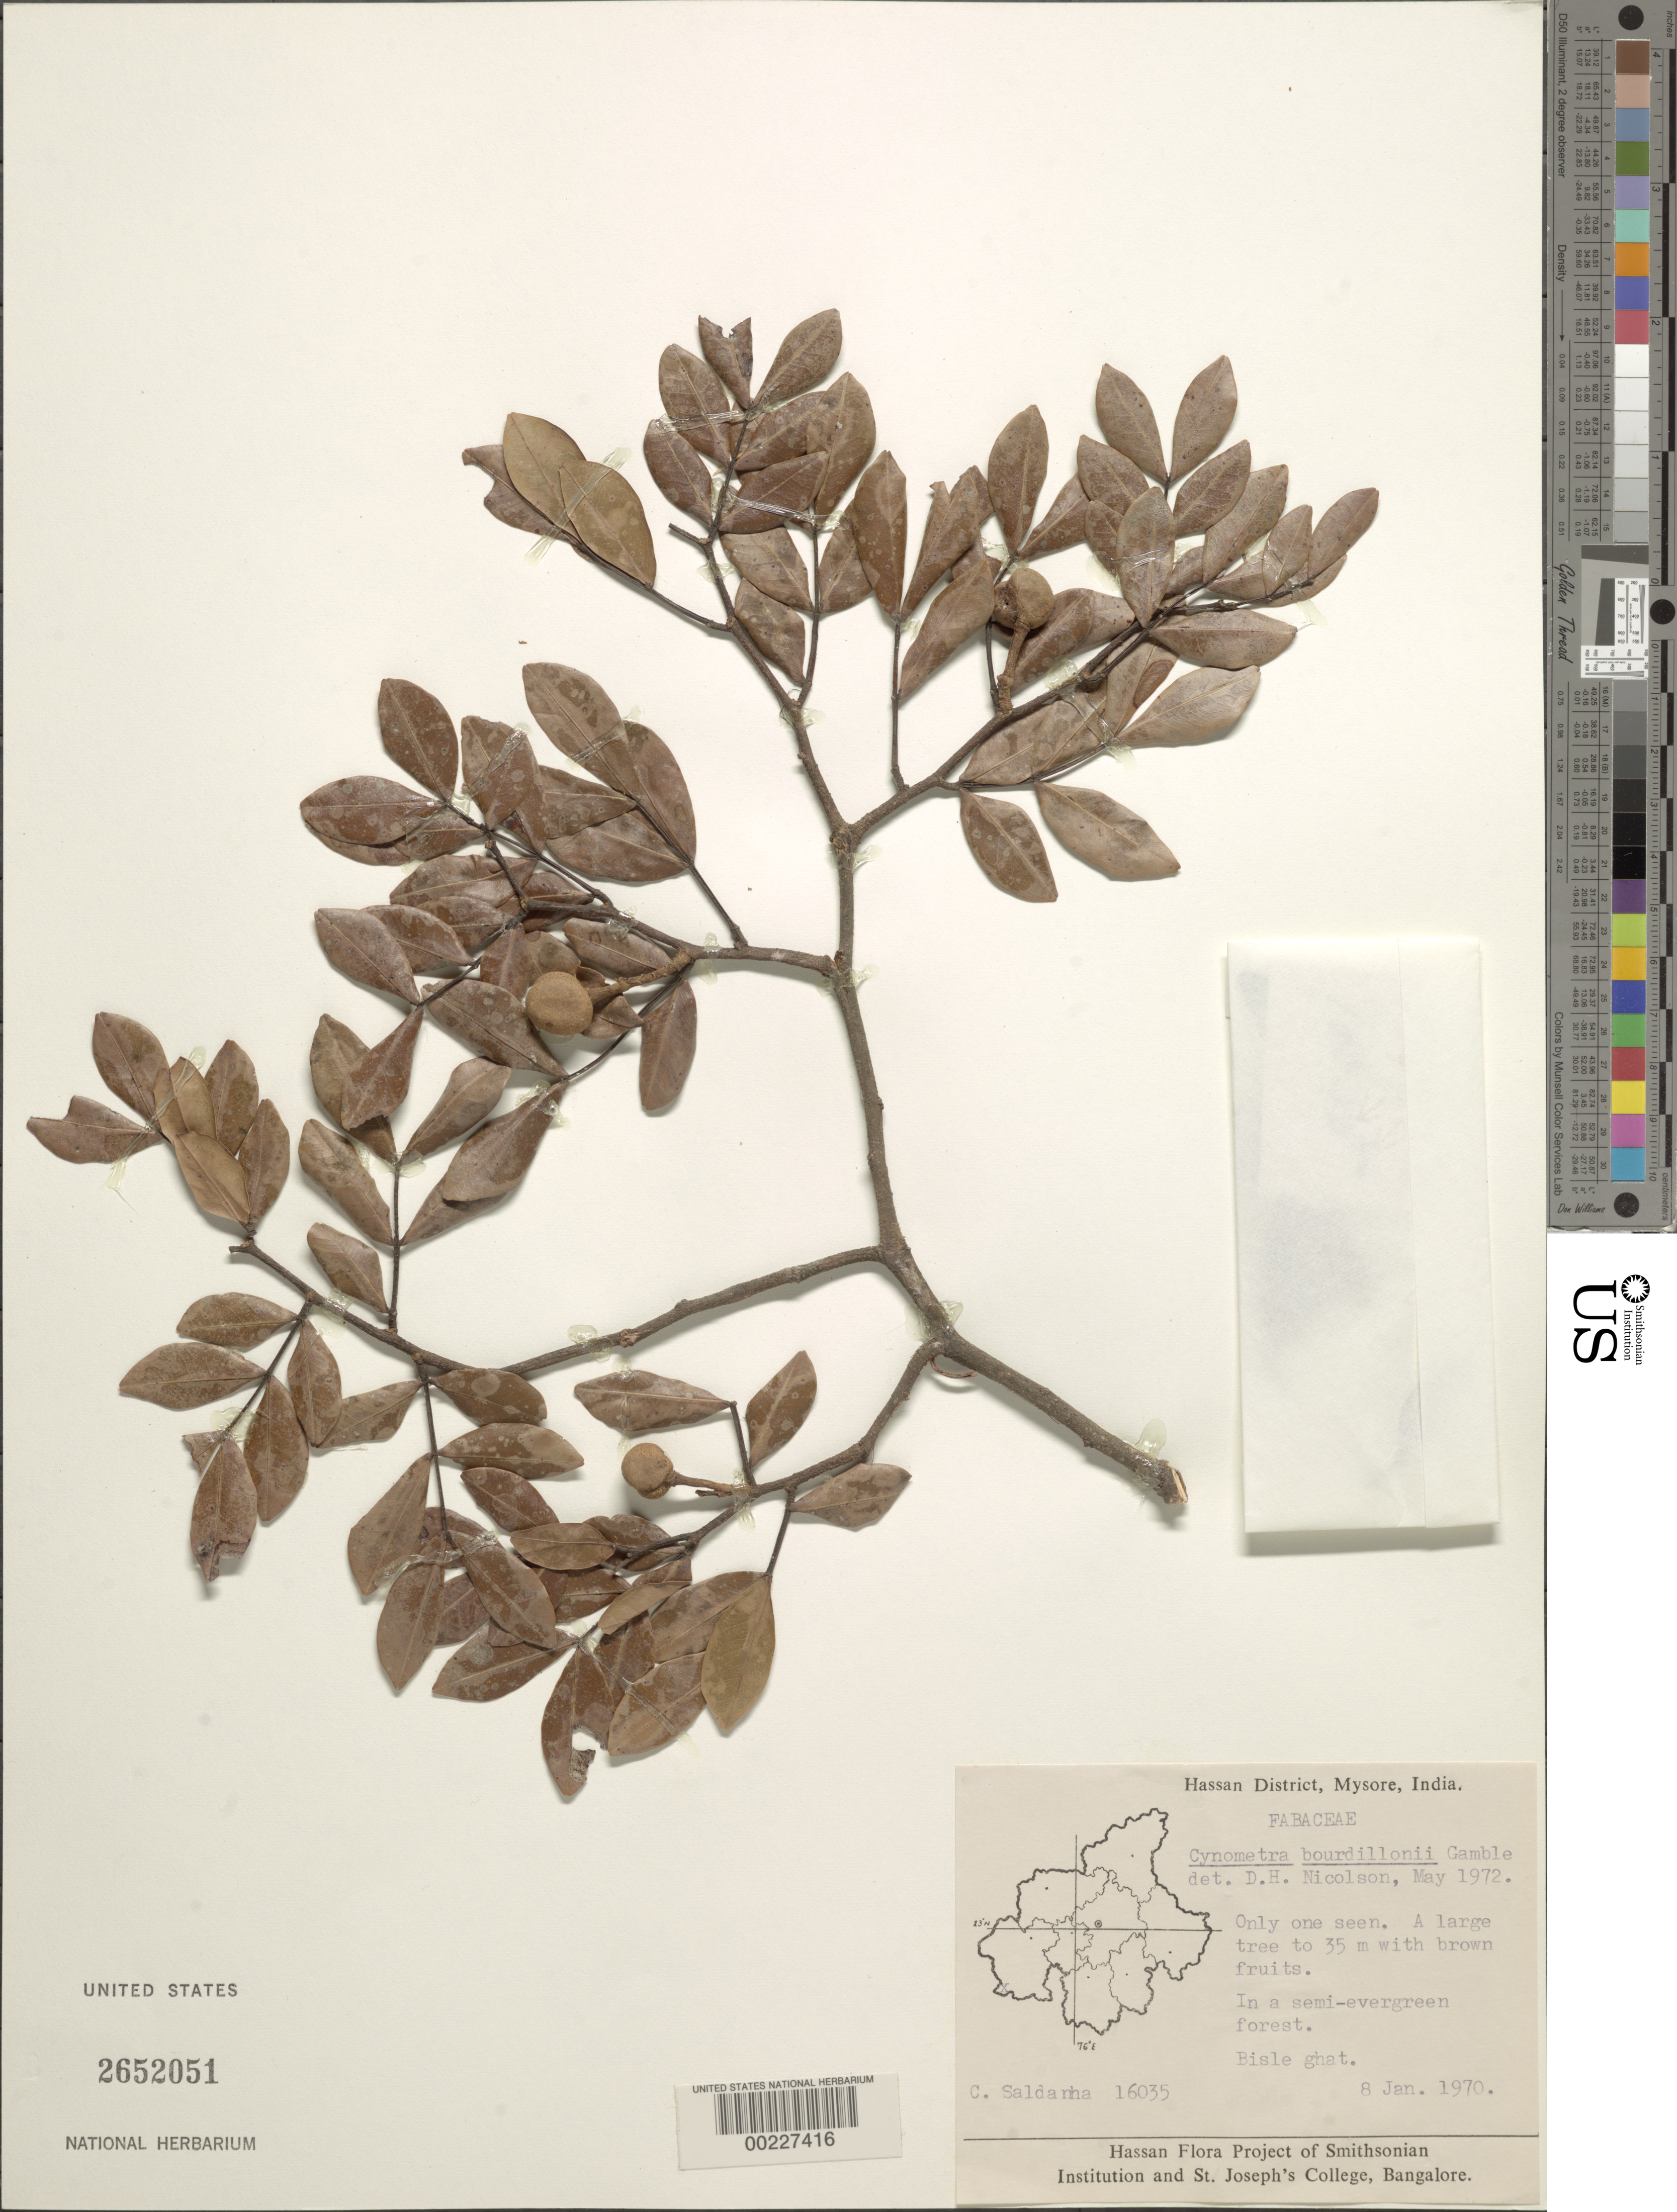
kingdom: Plantae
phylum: Tracheophyta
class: Magnoliopsida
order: Fabales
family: Fabaceae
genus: Cynometra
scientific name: Cynometra bourdillonii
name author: Gamble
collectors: C. J. Saldanha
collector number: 16035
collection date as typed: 08 Jan 1970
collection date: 1970-01-08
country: India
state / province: Karnataka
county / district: Hassan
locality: Bisle ghat, mysore state [mysore state = karnataka.]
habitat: Semi-evergreen forest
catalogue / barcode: US 2652051